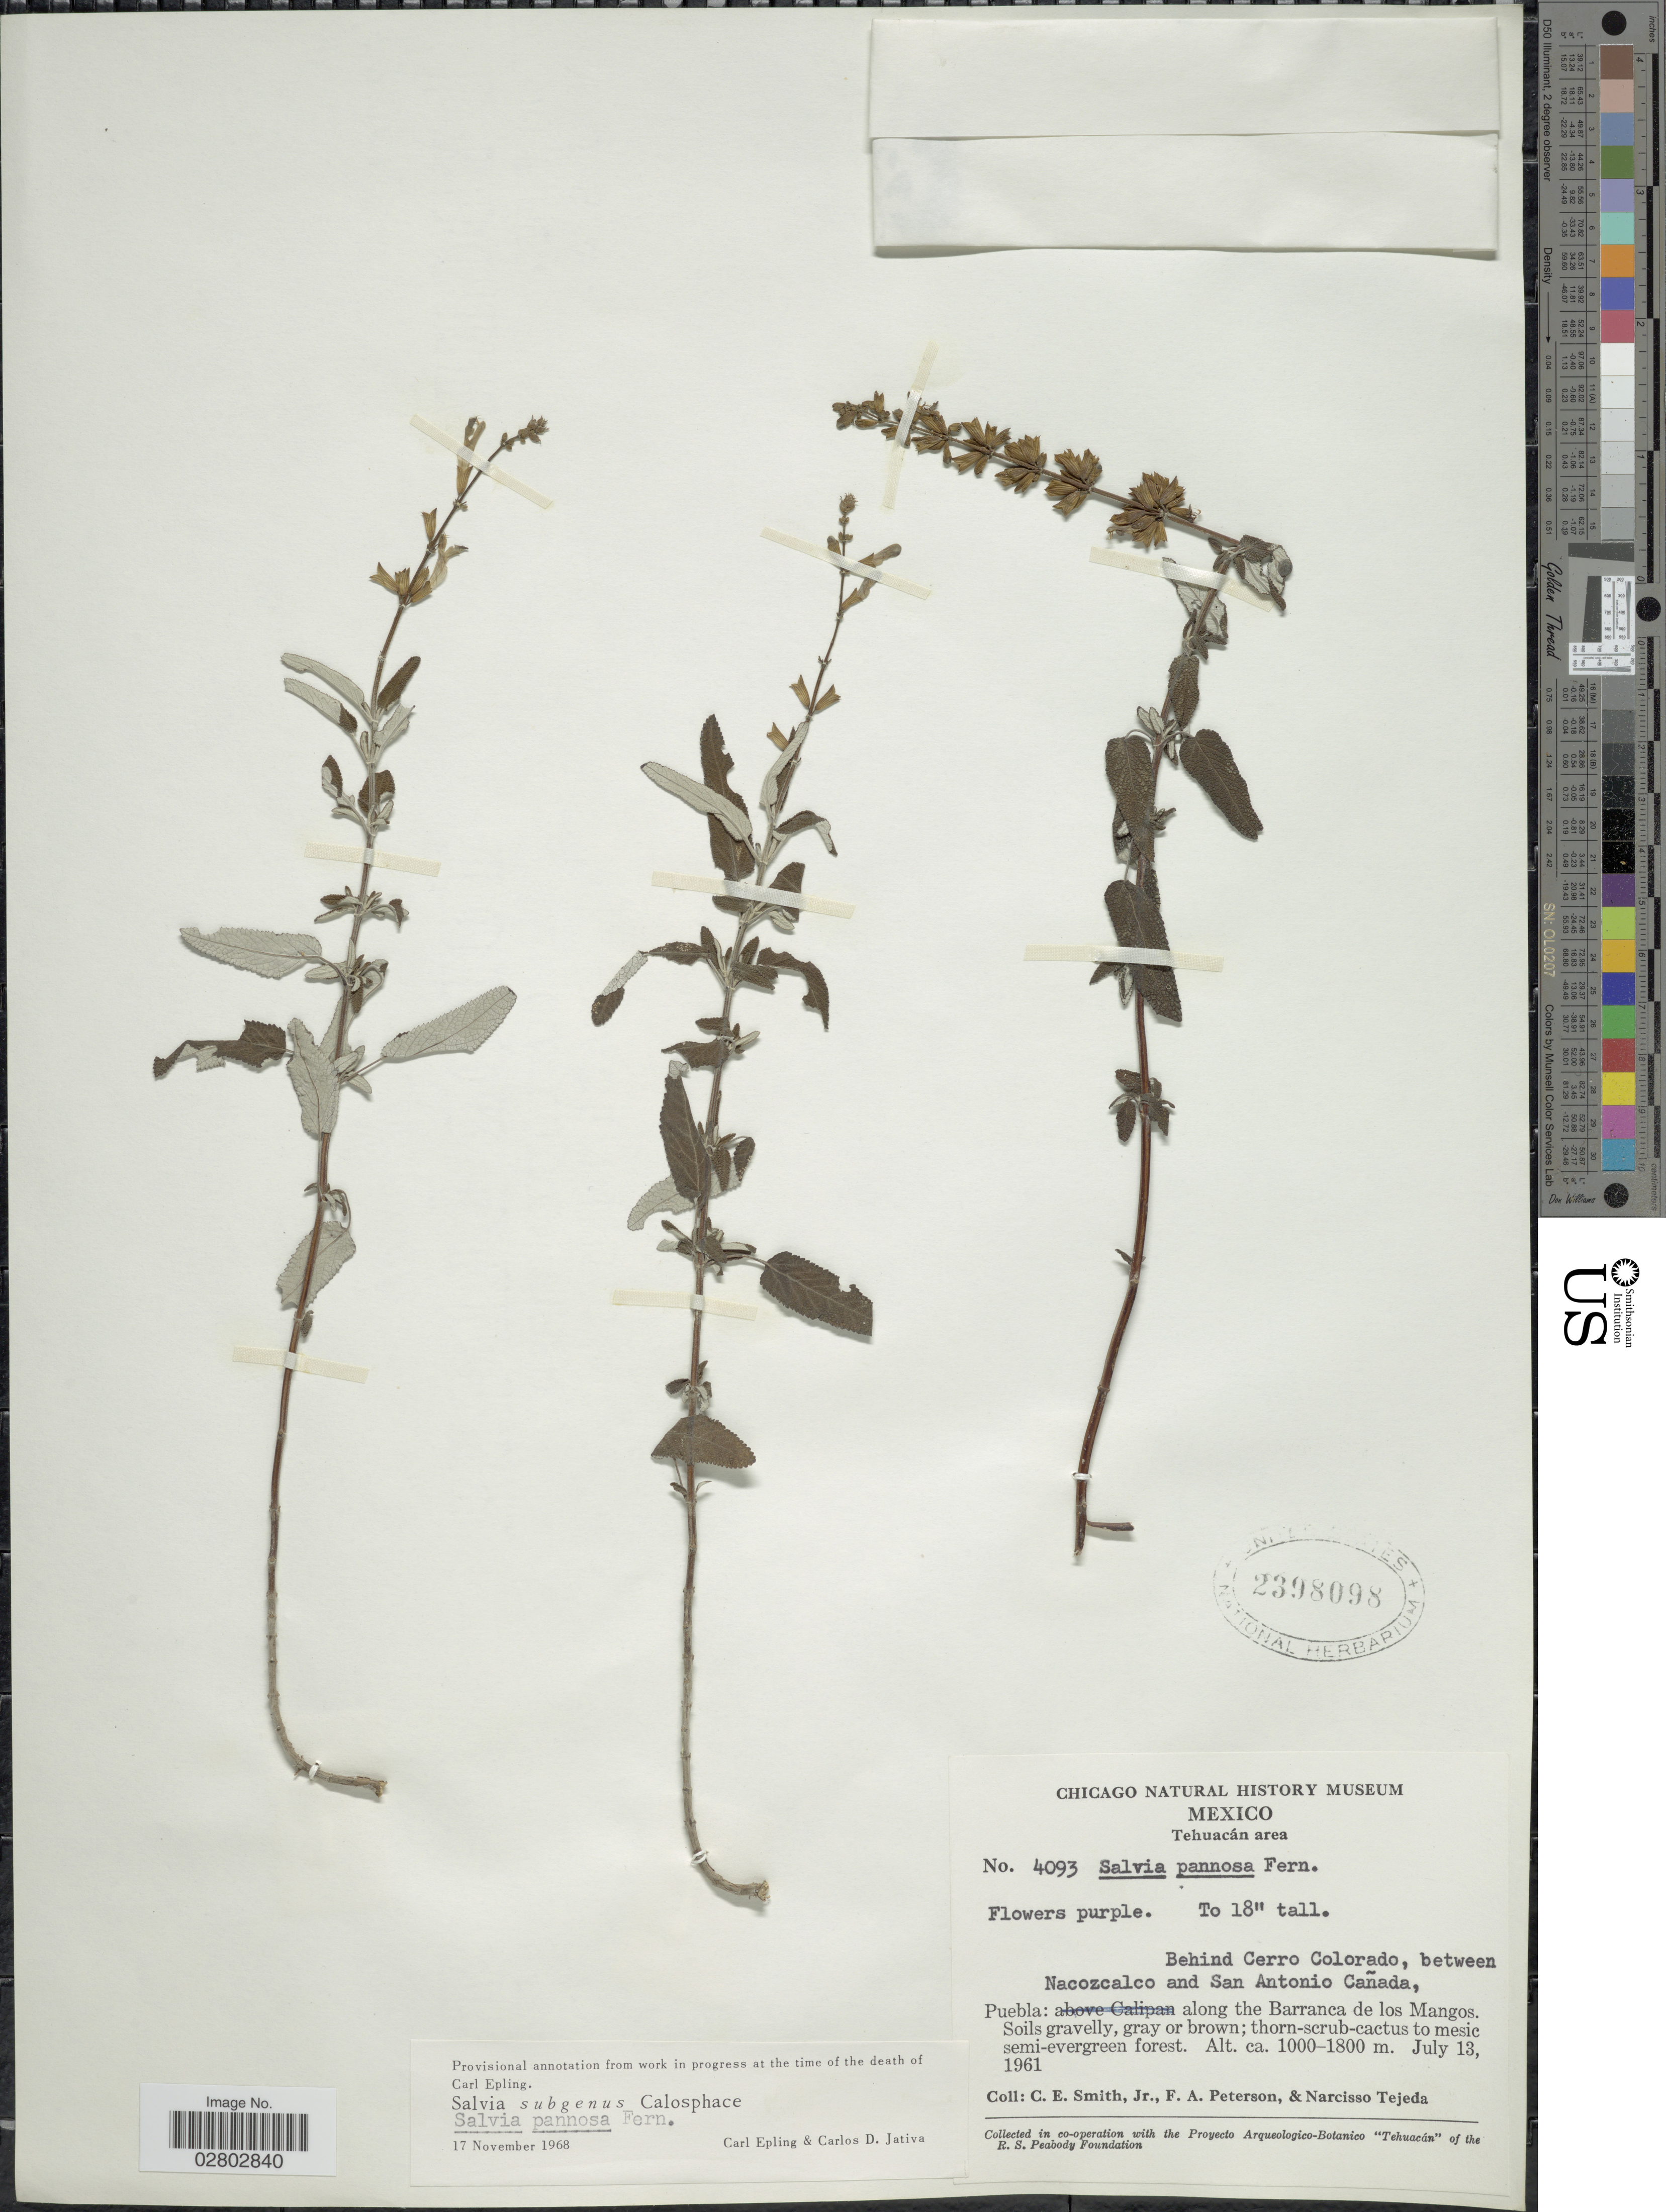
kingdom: Plantae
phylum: Tracheophyta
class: Magnoliopsida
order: Lamiales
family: Lamiaceae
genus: Salvia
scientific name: Salvia pannosa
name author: Fernald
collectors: C. E. Smith Jr., F. A. Peterson & N. Tejeda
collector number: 4093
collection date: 1961-07-13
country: Mexico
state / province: Puebla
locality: Tehuacán area, Puebla: along the Barranca de los Mangos.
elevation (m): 1000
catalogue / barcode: US 2398098